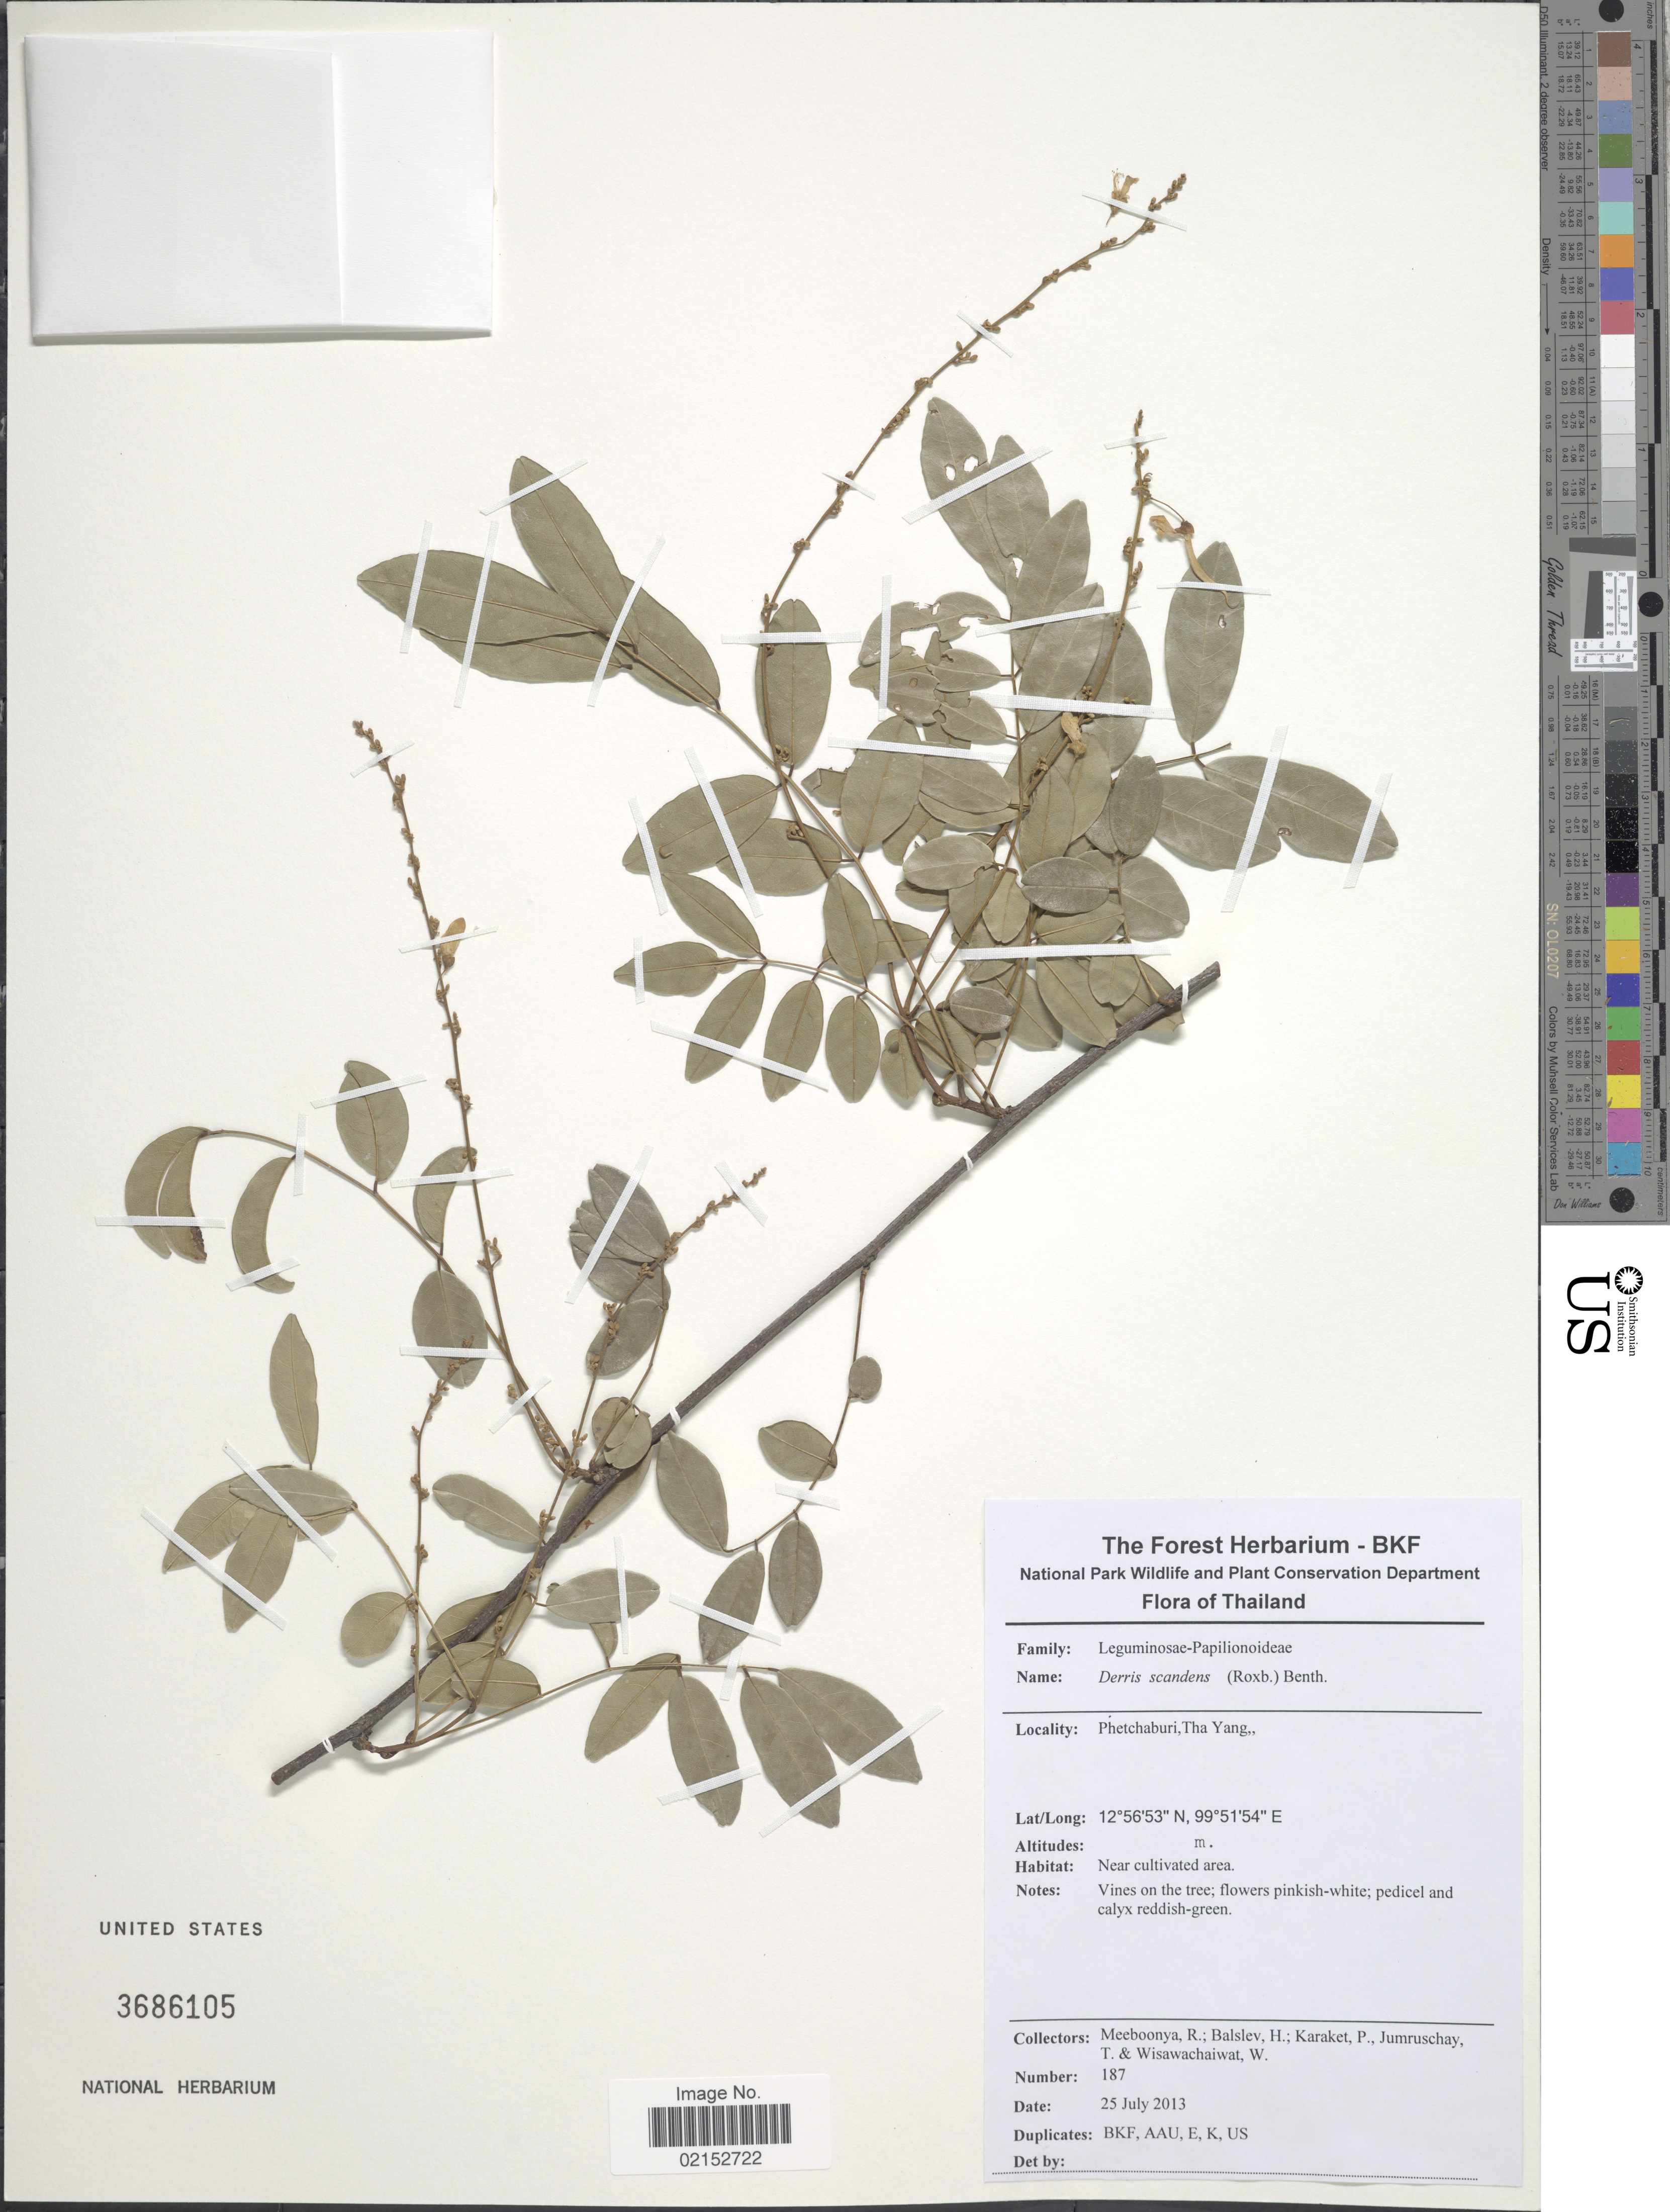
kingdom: Plantae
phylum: Tracheophyta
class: Magnoliopsida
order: Fabales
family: Fabaceae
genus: Brachypterum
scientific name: Brachypterum scandens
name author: (Roxb.) Miq.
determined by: Strong, Mark T., (BOT), Smithsonian Institution - National Museum of Natural History (UNITED STATES)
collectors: R. Meeboonya, H. Balslev, P. Karaket, T. Jumruschay & W. Wisawachaiwat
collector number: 187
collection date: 2013-07-25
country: Thailand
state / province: Phetchaburi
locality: Tha Yang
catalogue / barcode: US 3686105